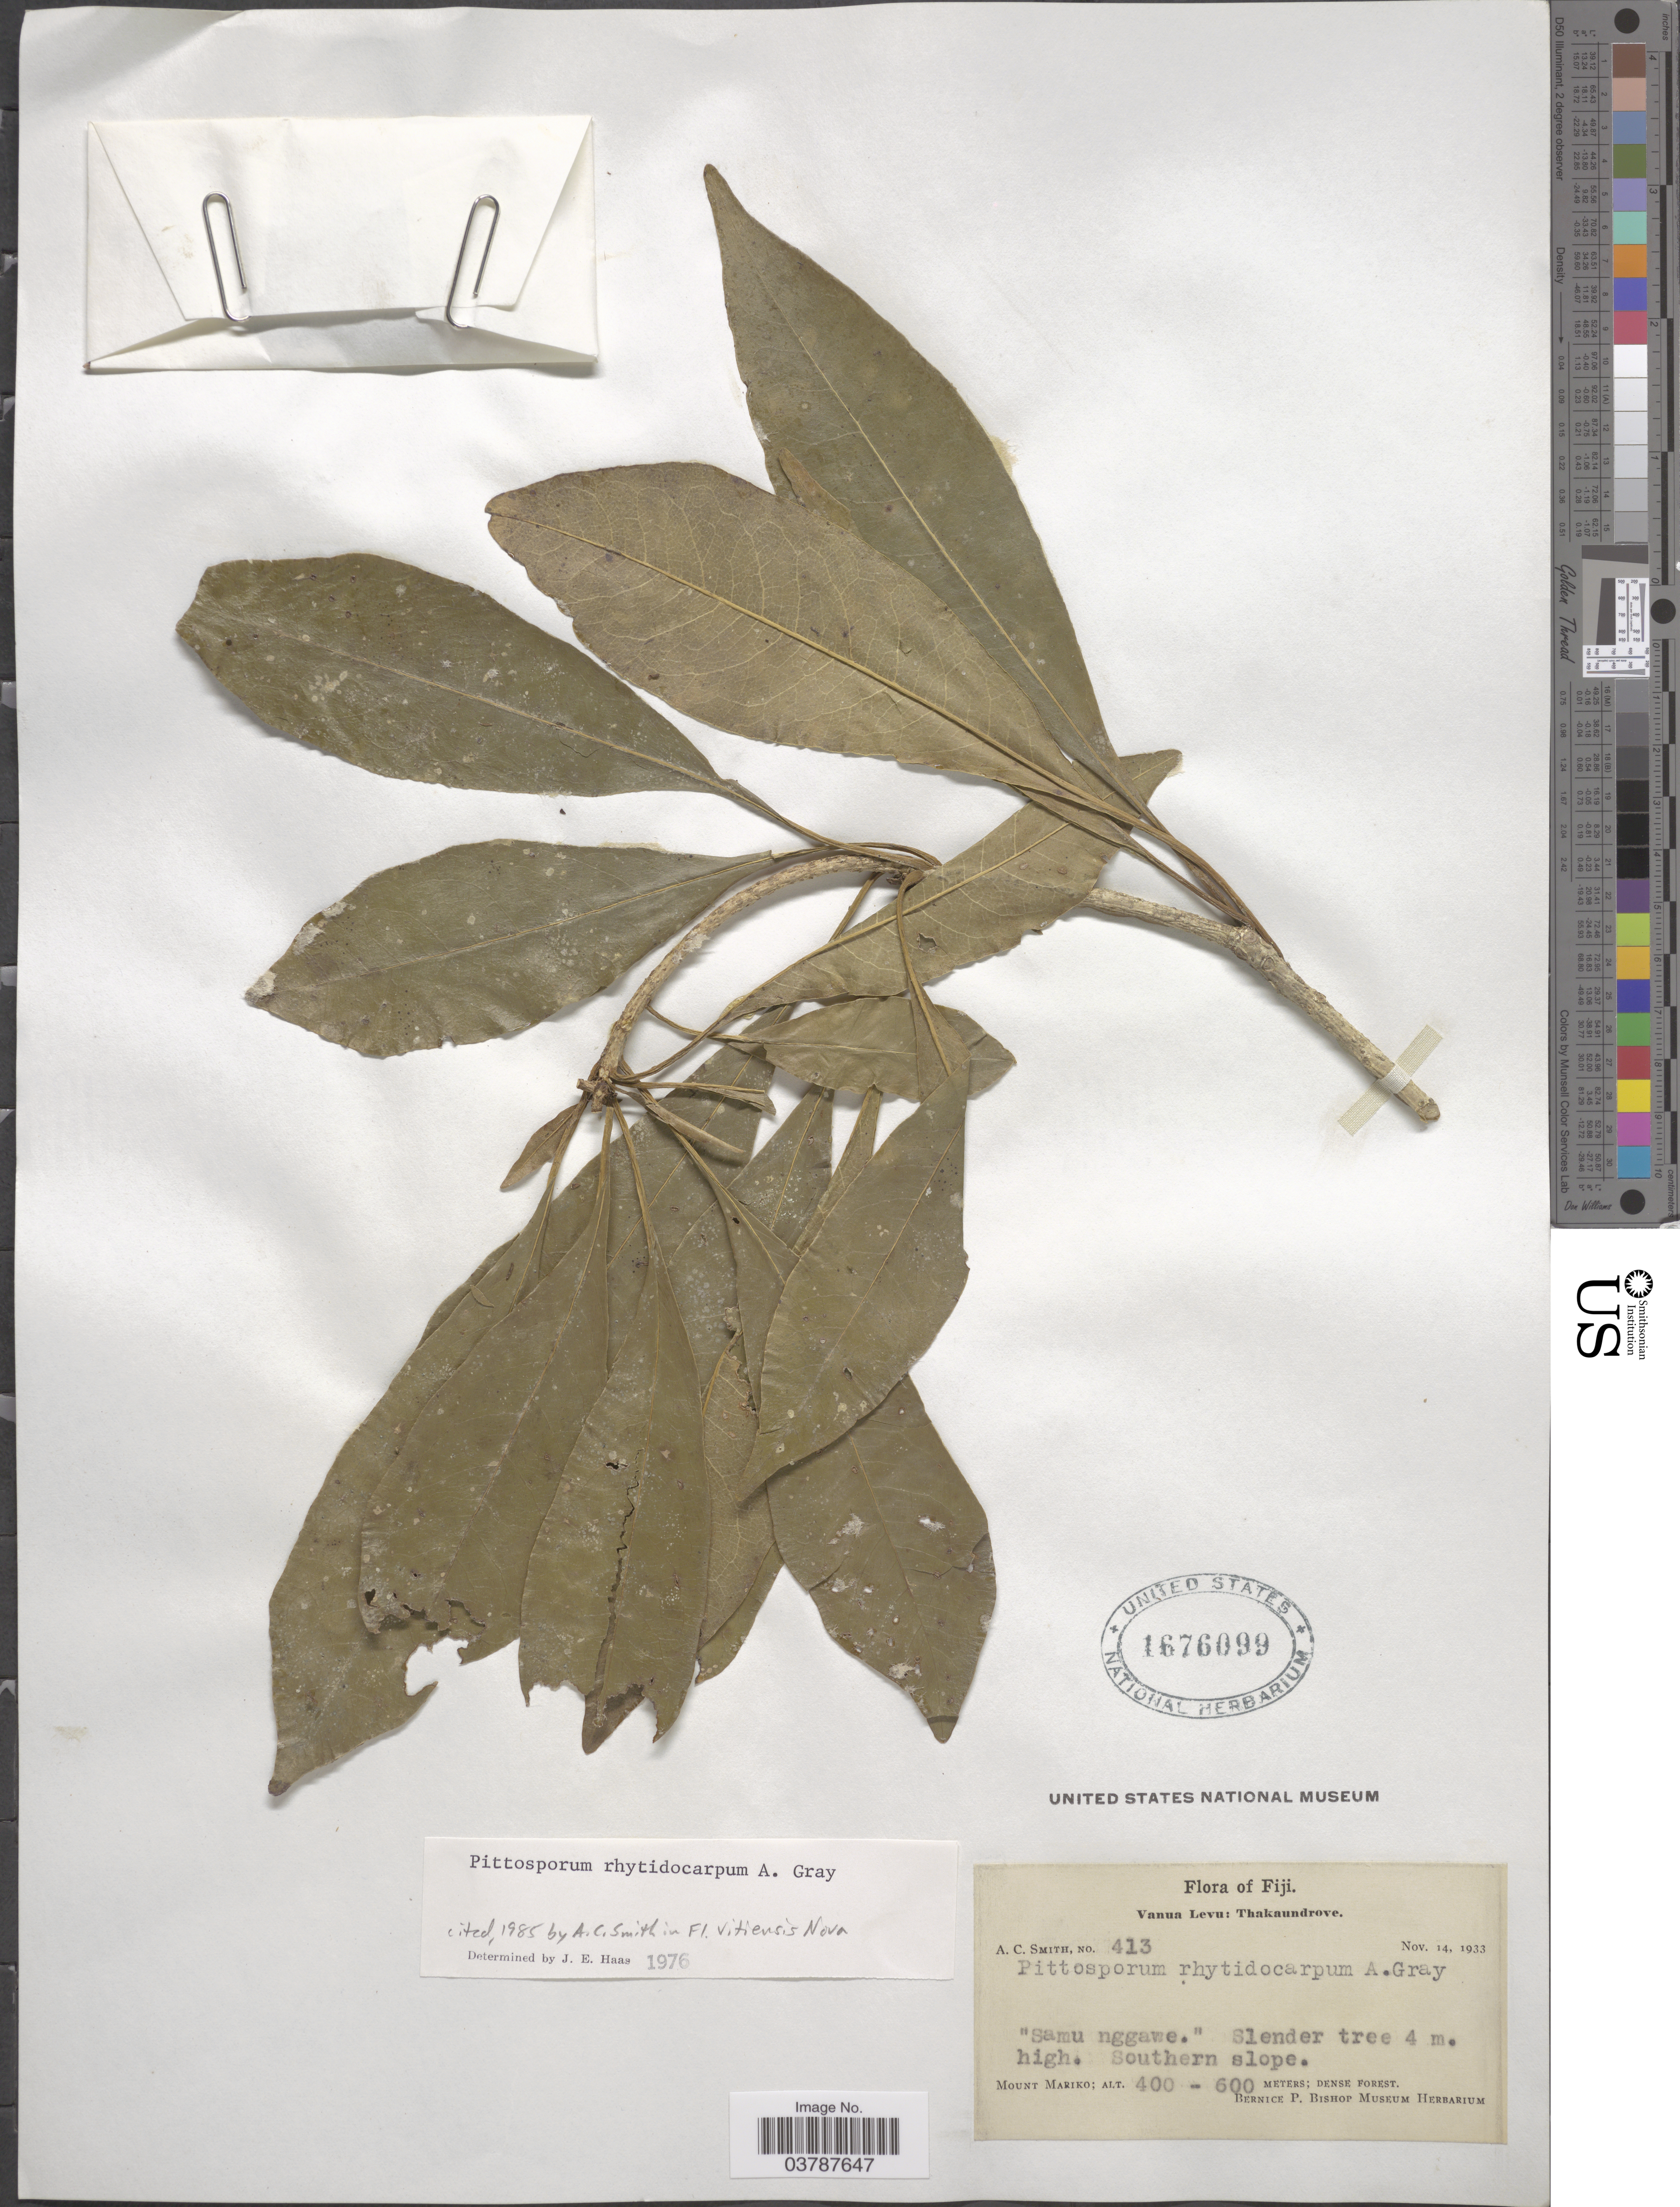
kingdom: Plantae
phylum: Tracheophyta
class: Magnoliopsida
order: Apiales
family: Pittosporaceae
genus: Pittosporum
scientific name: Pittosporum rhytidocarpum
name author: A. Gray in Wilkes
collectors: A. C. Smith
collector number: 413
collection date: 1933-11-14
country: Fiji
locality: Southern slope. Vanua Levu: Thakaundrove. Mount Mariko.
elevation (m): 400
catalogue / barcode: US 1676099